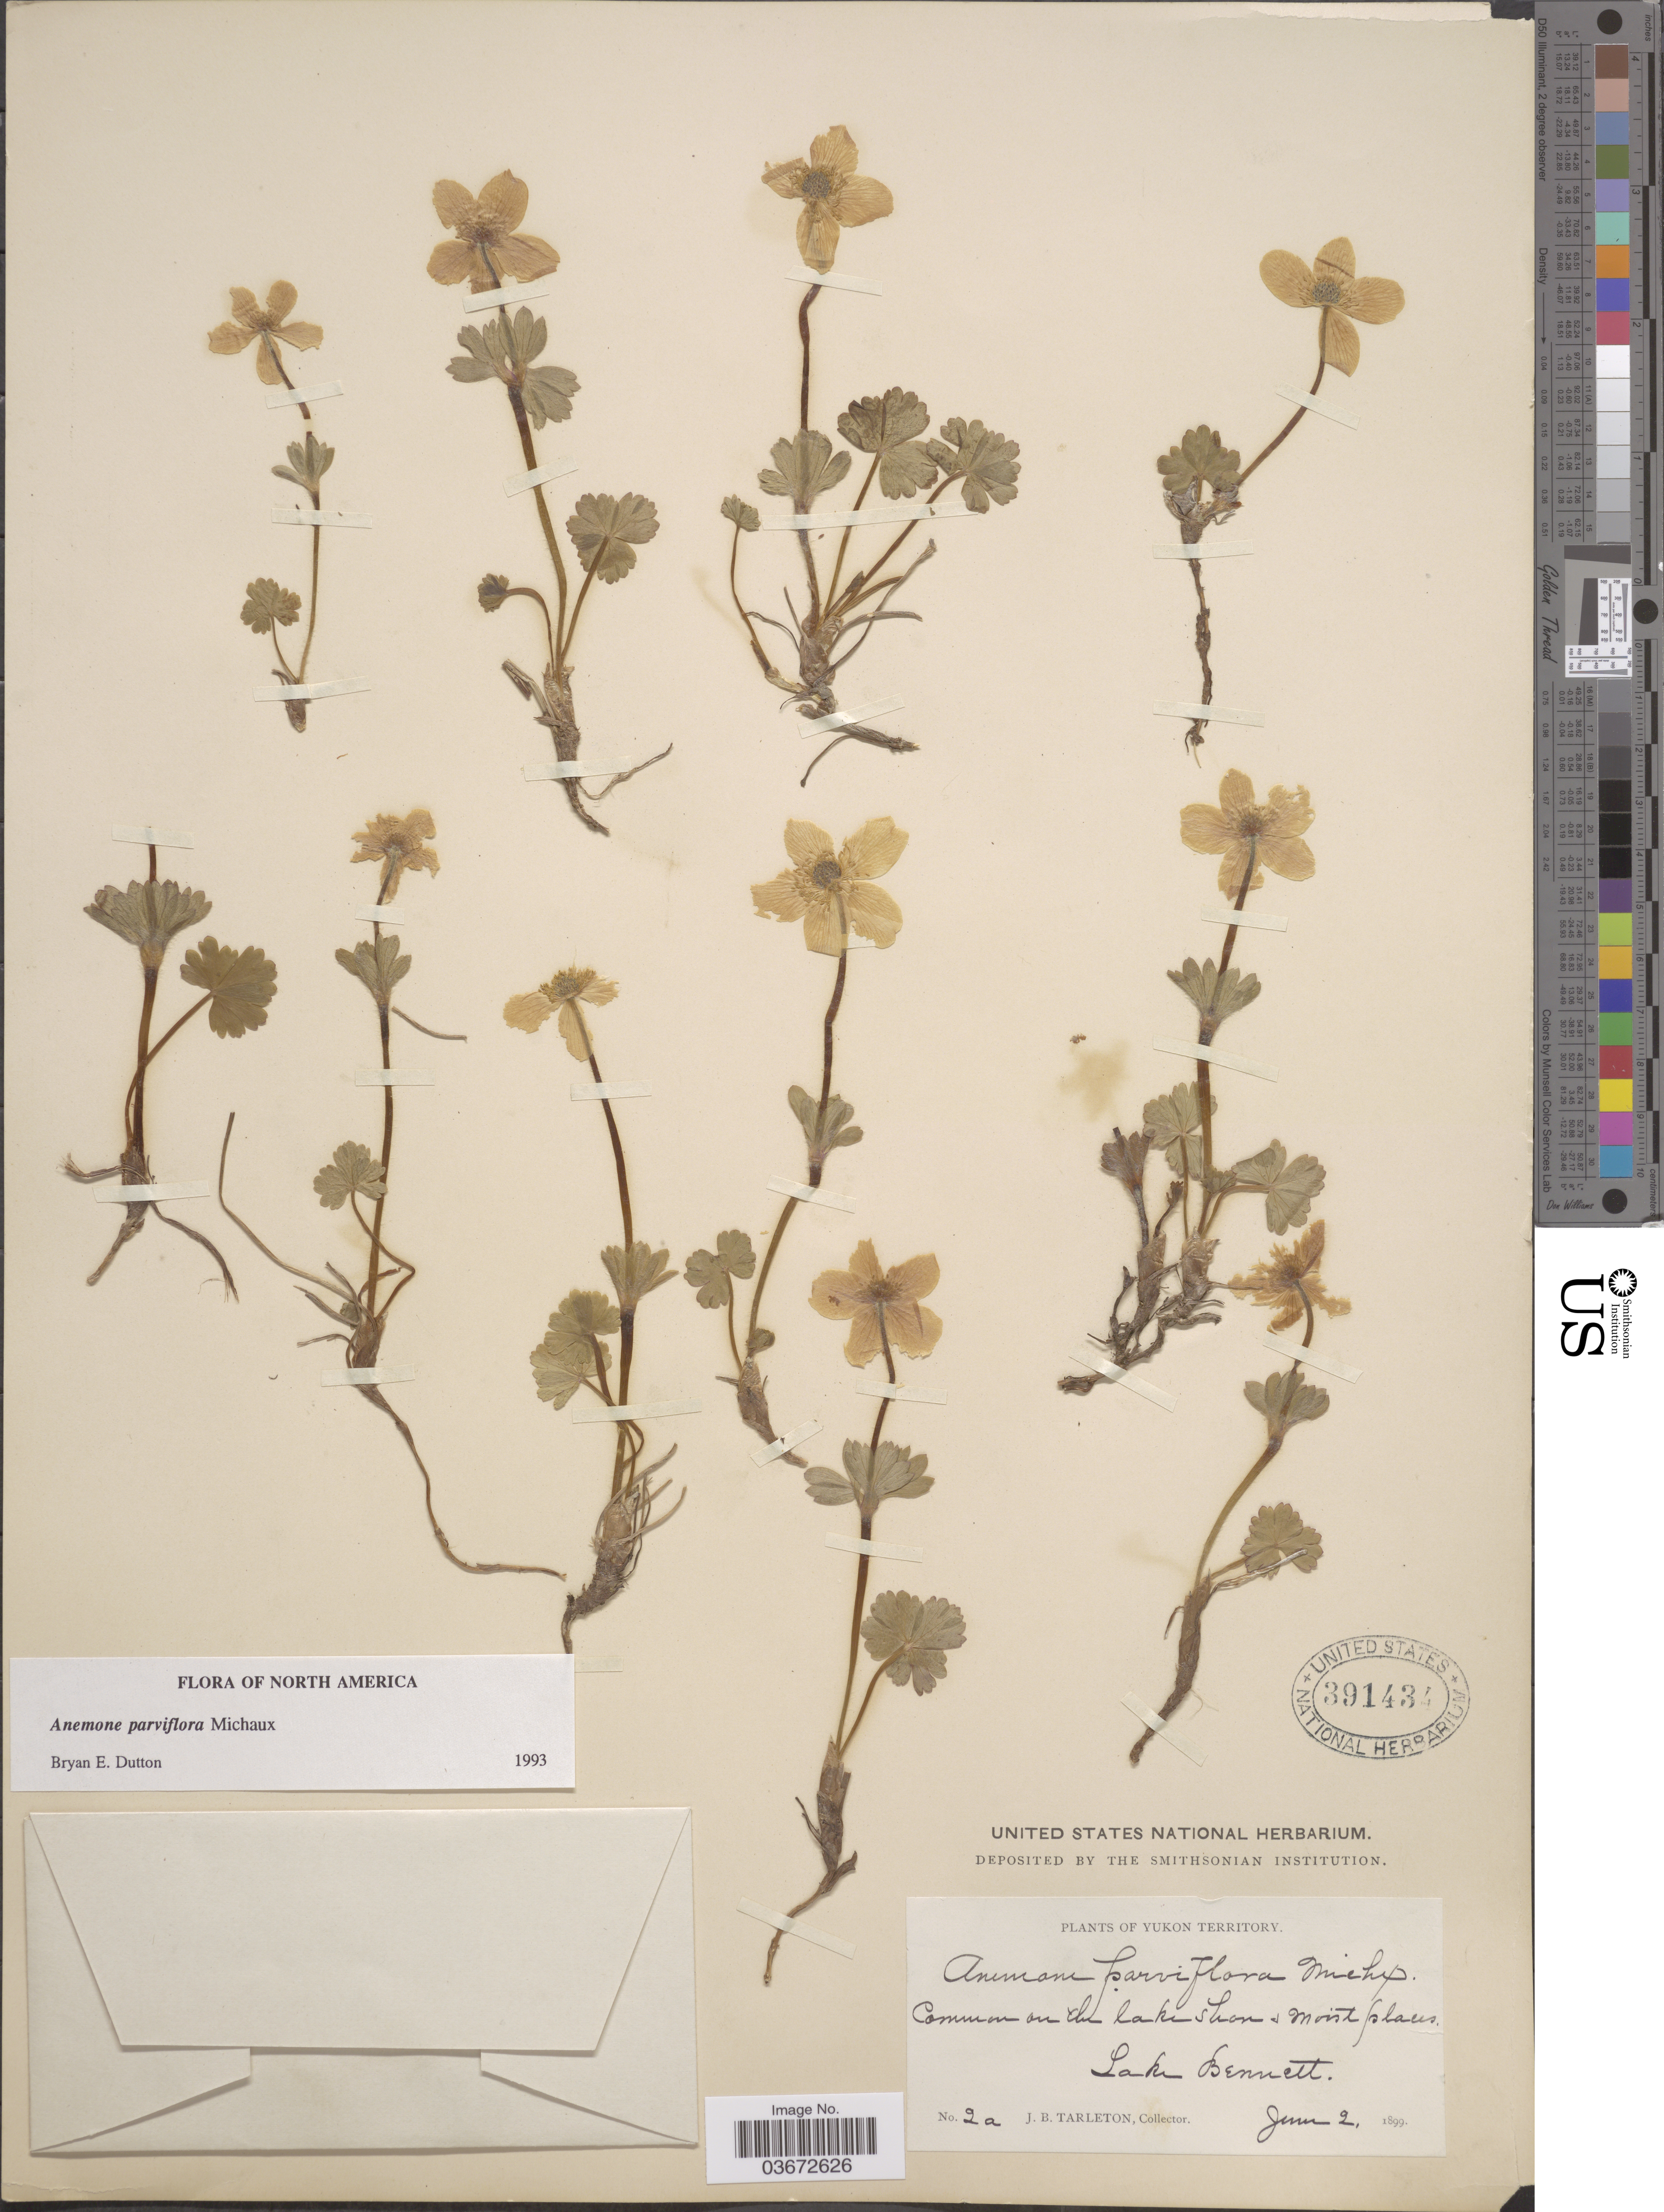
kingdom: Plantae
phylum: Tracheophyta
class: Magnoliopsida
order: Ranunculales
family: Ranunculaceae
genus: Anemone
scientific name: Anemone parviflora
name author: Michx.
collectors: J. Tarleton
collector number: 2a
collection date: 1899-06-02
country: Canada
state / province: Yukon Territory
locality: Lake Bennett.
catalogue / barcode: US 391434